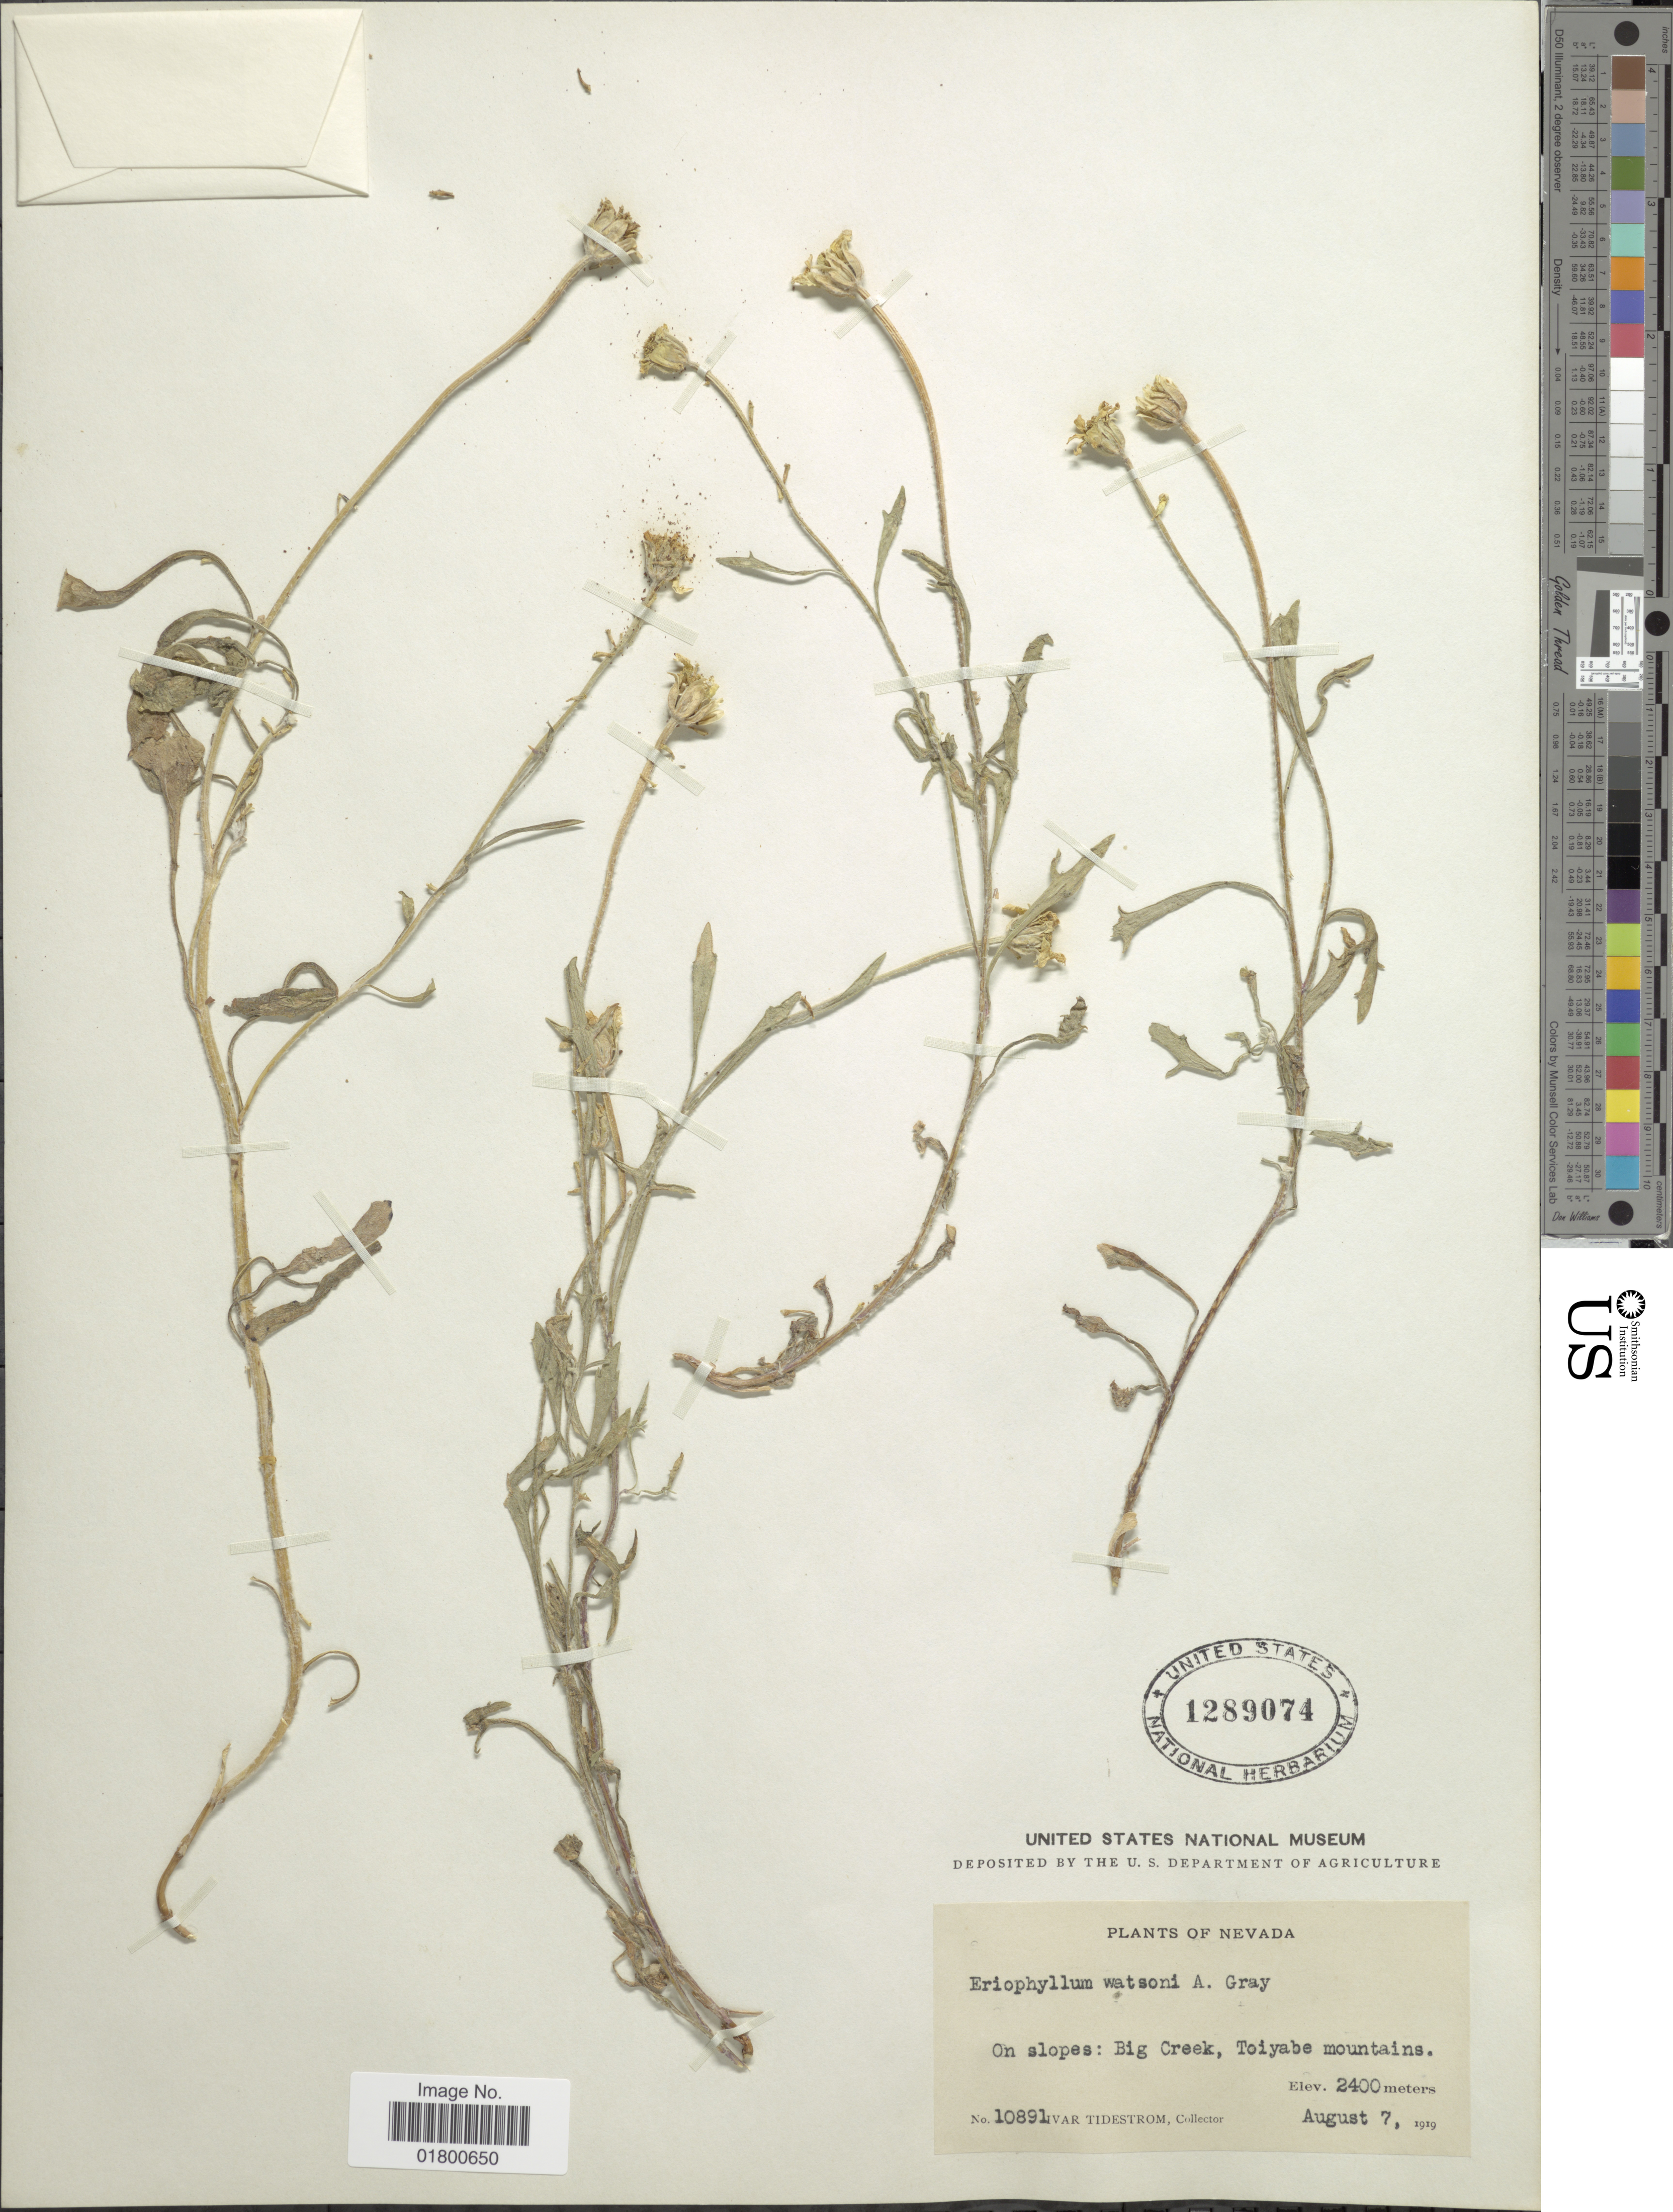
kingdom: Plantae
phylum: Tracheophyta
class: Magnoliopsida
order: Asterales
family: Asteraceae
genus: Eriophyllum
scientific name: Eriophyllum watsonii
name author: A. Gray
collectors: I. F. Tidestrom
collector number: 10891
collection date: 1919-08-07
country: United States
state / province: Nevada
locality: On slopes: Big Creek, Toiyabe mountains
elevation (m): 2400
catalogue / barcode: US 1289074